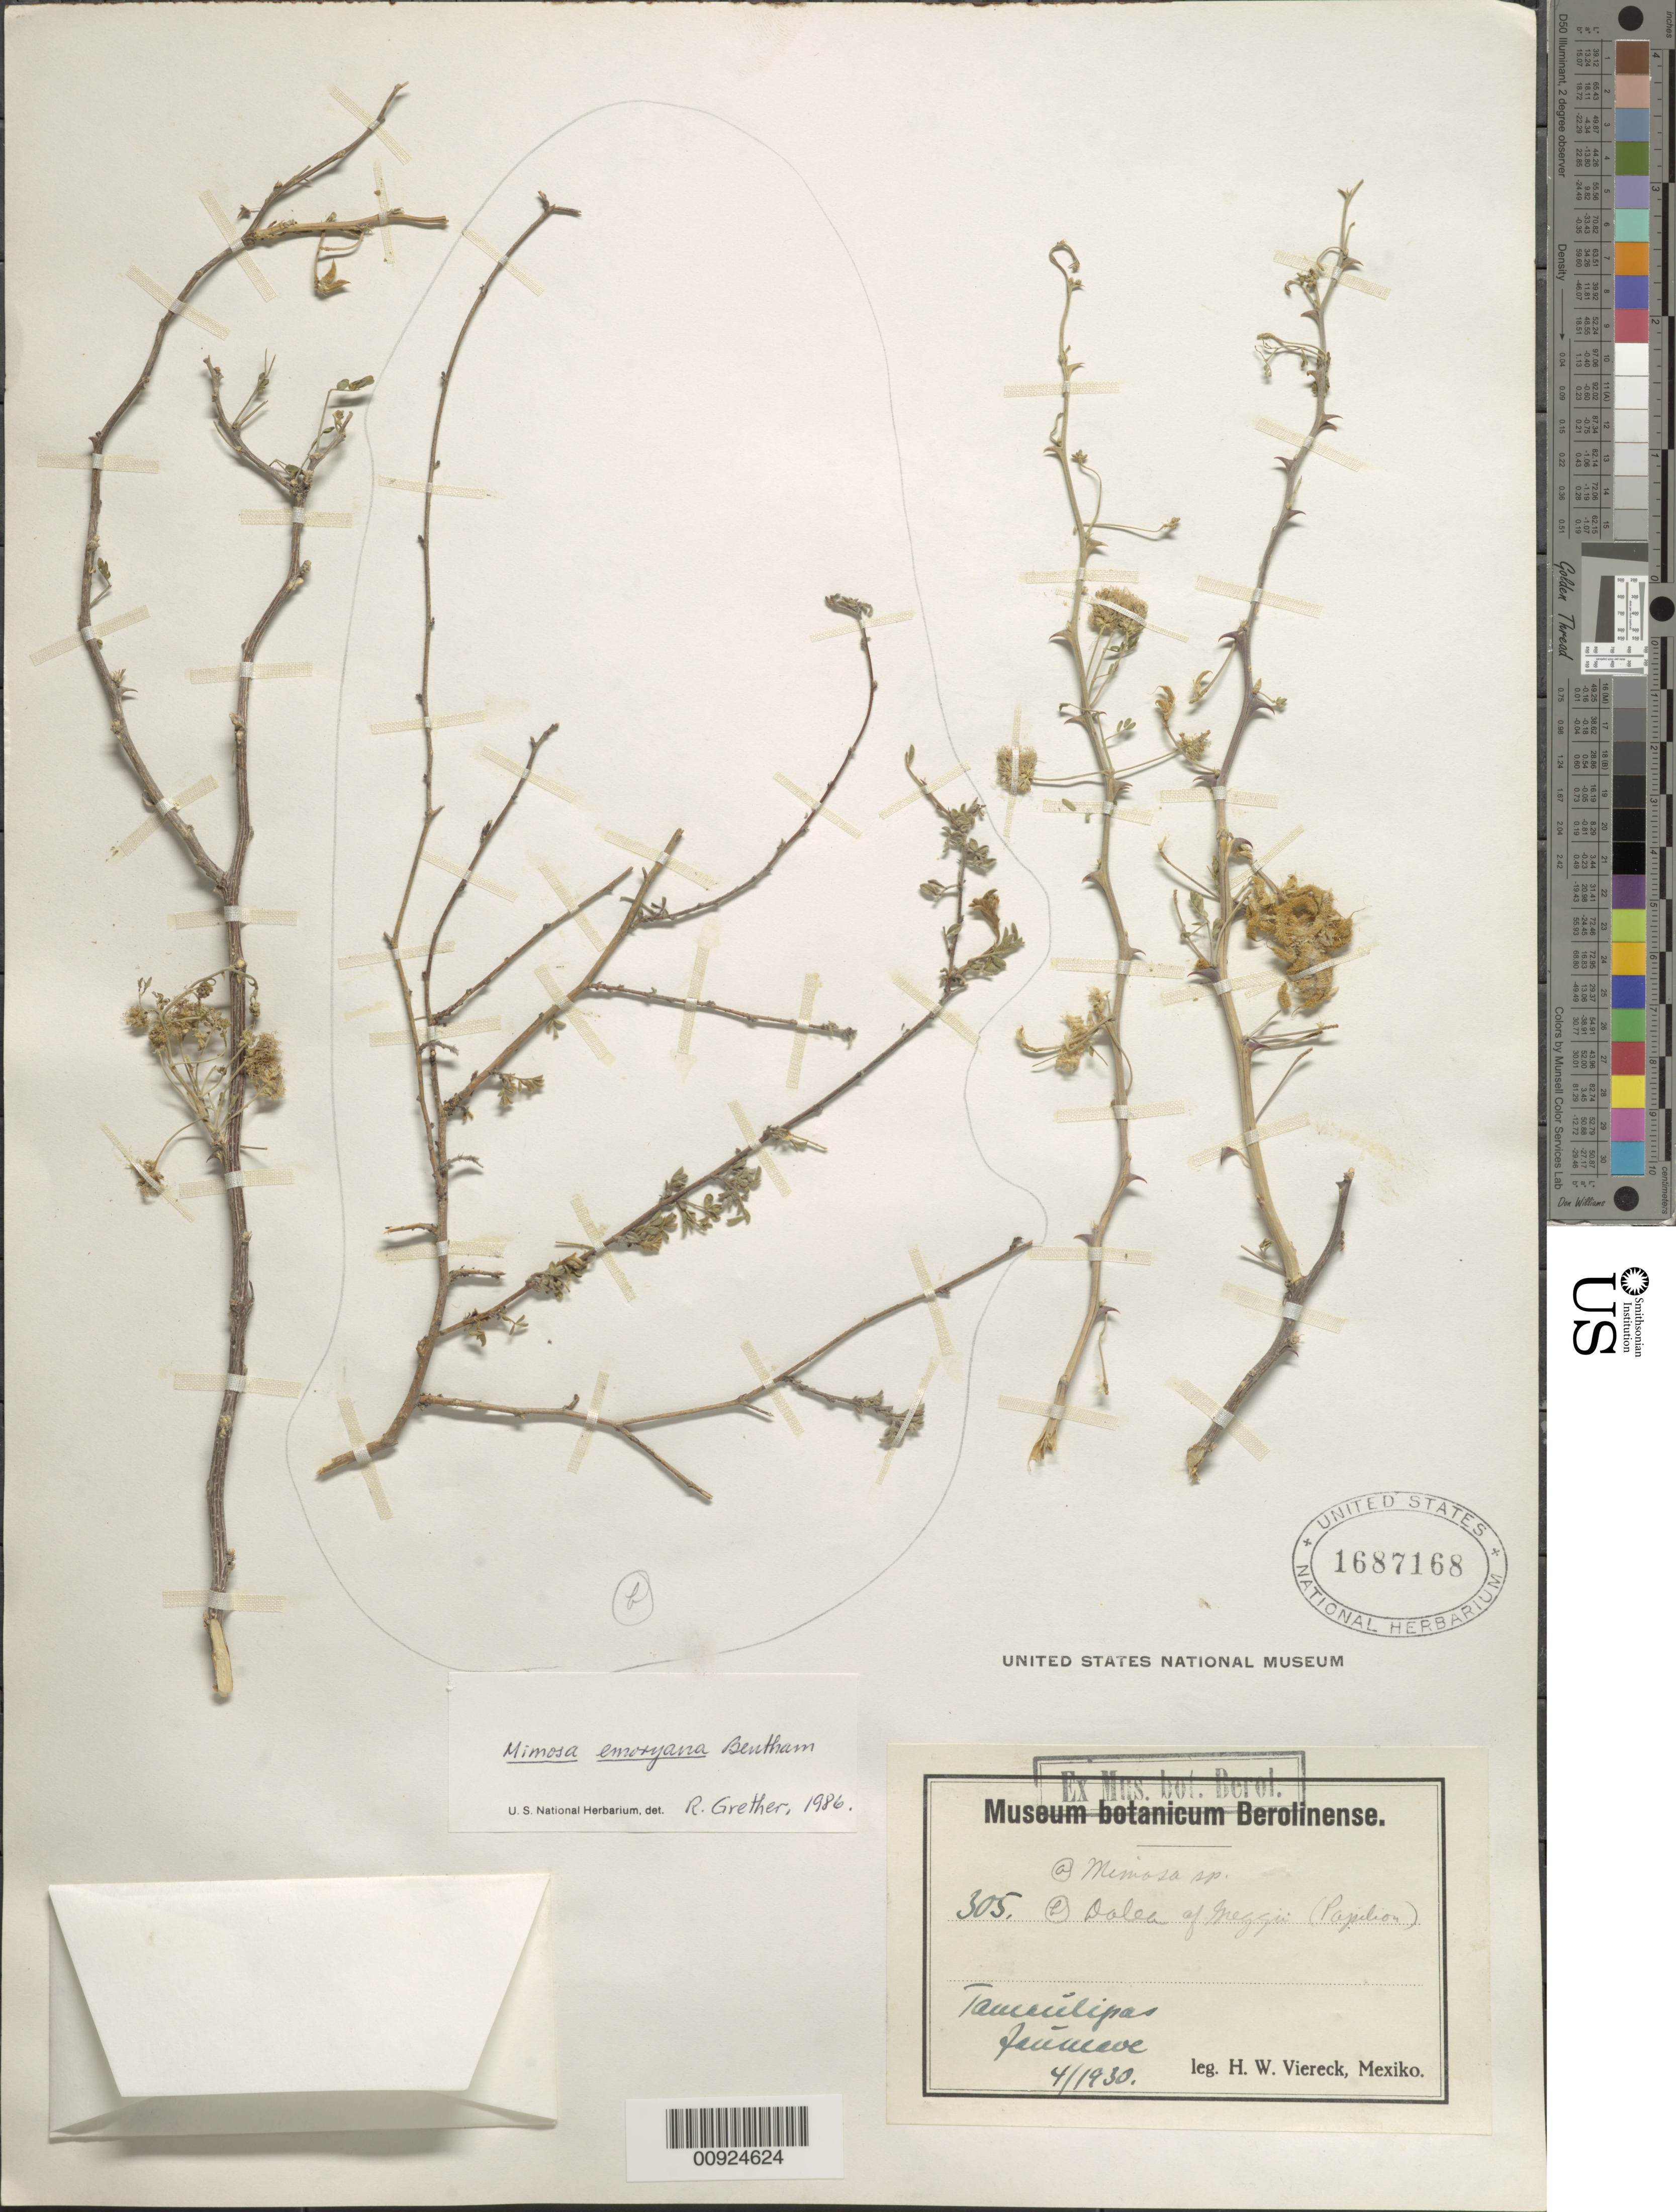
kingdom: Plantae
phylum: Tracheophyta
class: Magnoliopsida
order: Fabales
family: Fabaceae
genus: Mimosa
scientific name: Mimosa emoryana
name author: Benth.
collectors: H. W. Viereck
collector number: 305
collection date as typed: Apr 1930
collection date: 1930-04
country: Mexico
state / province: Tamaulipas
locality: Jaumave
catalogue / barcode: US 1687168